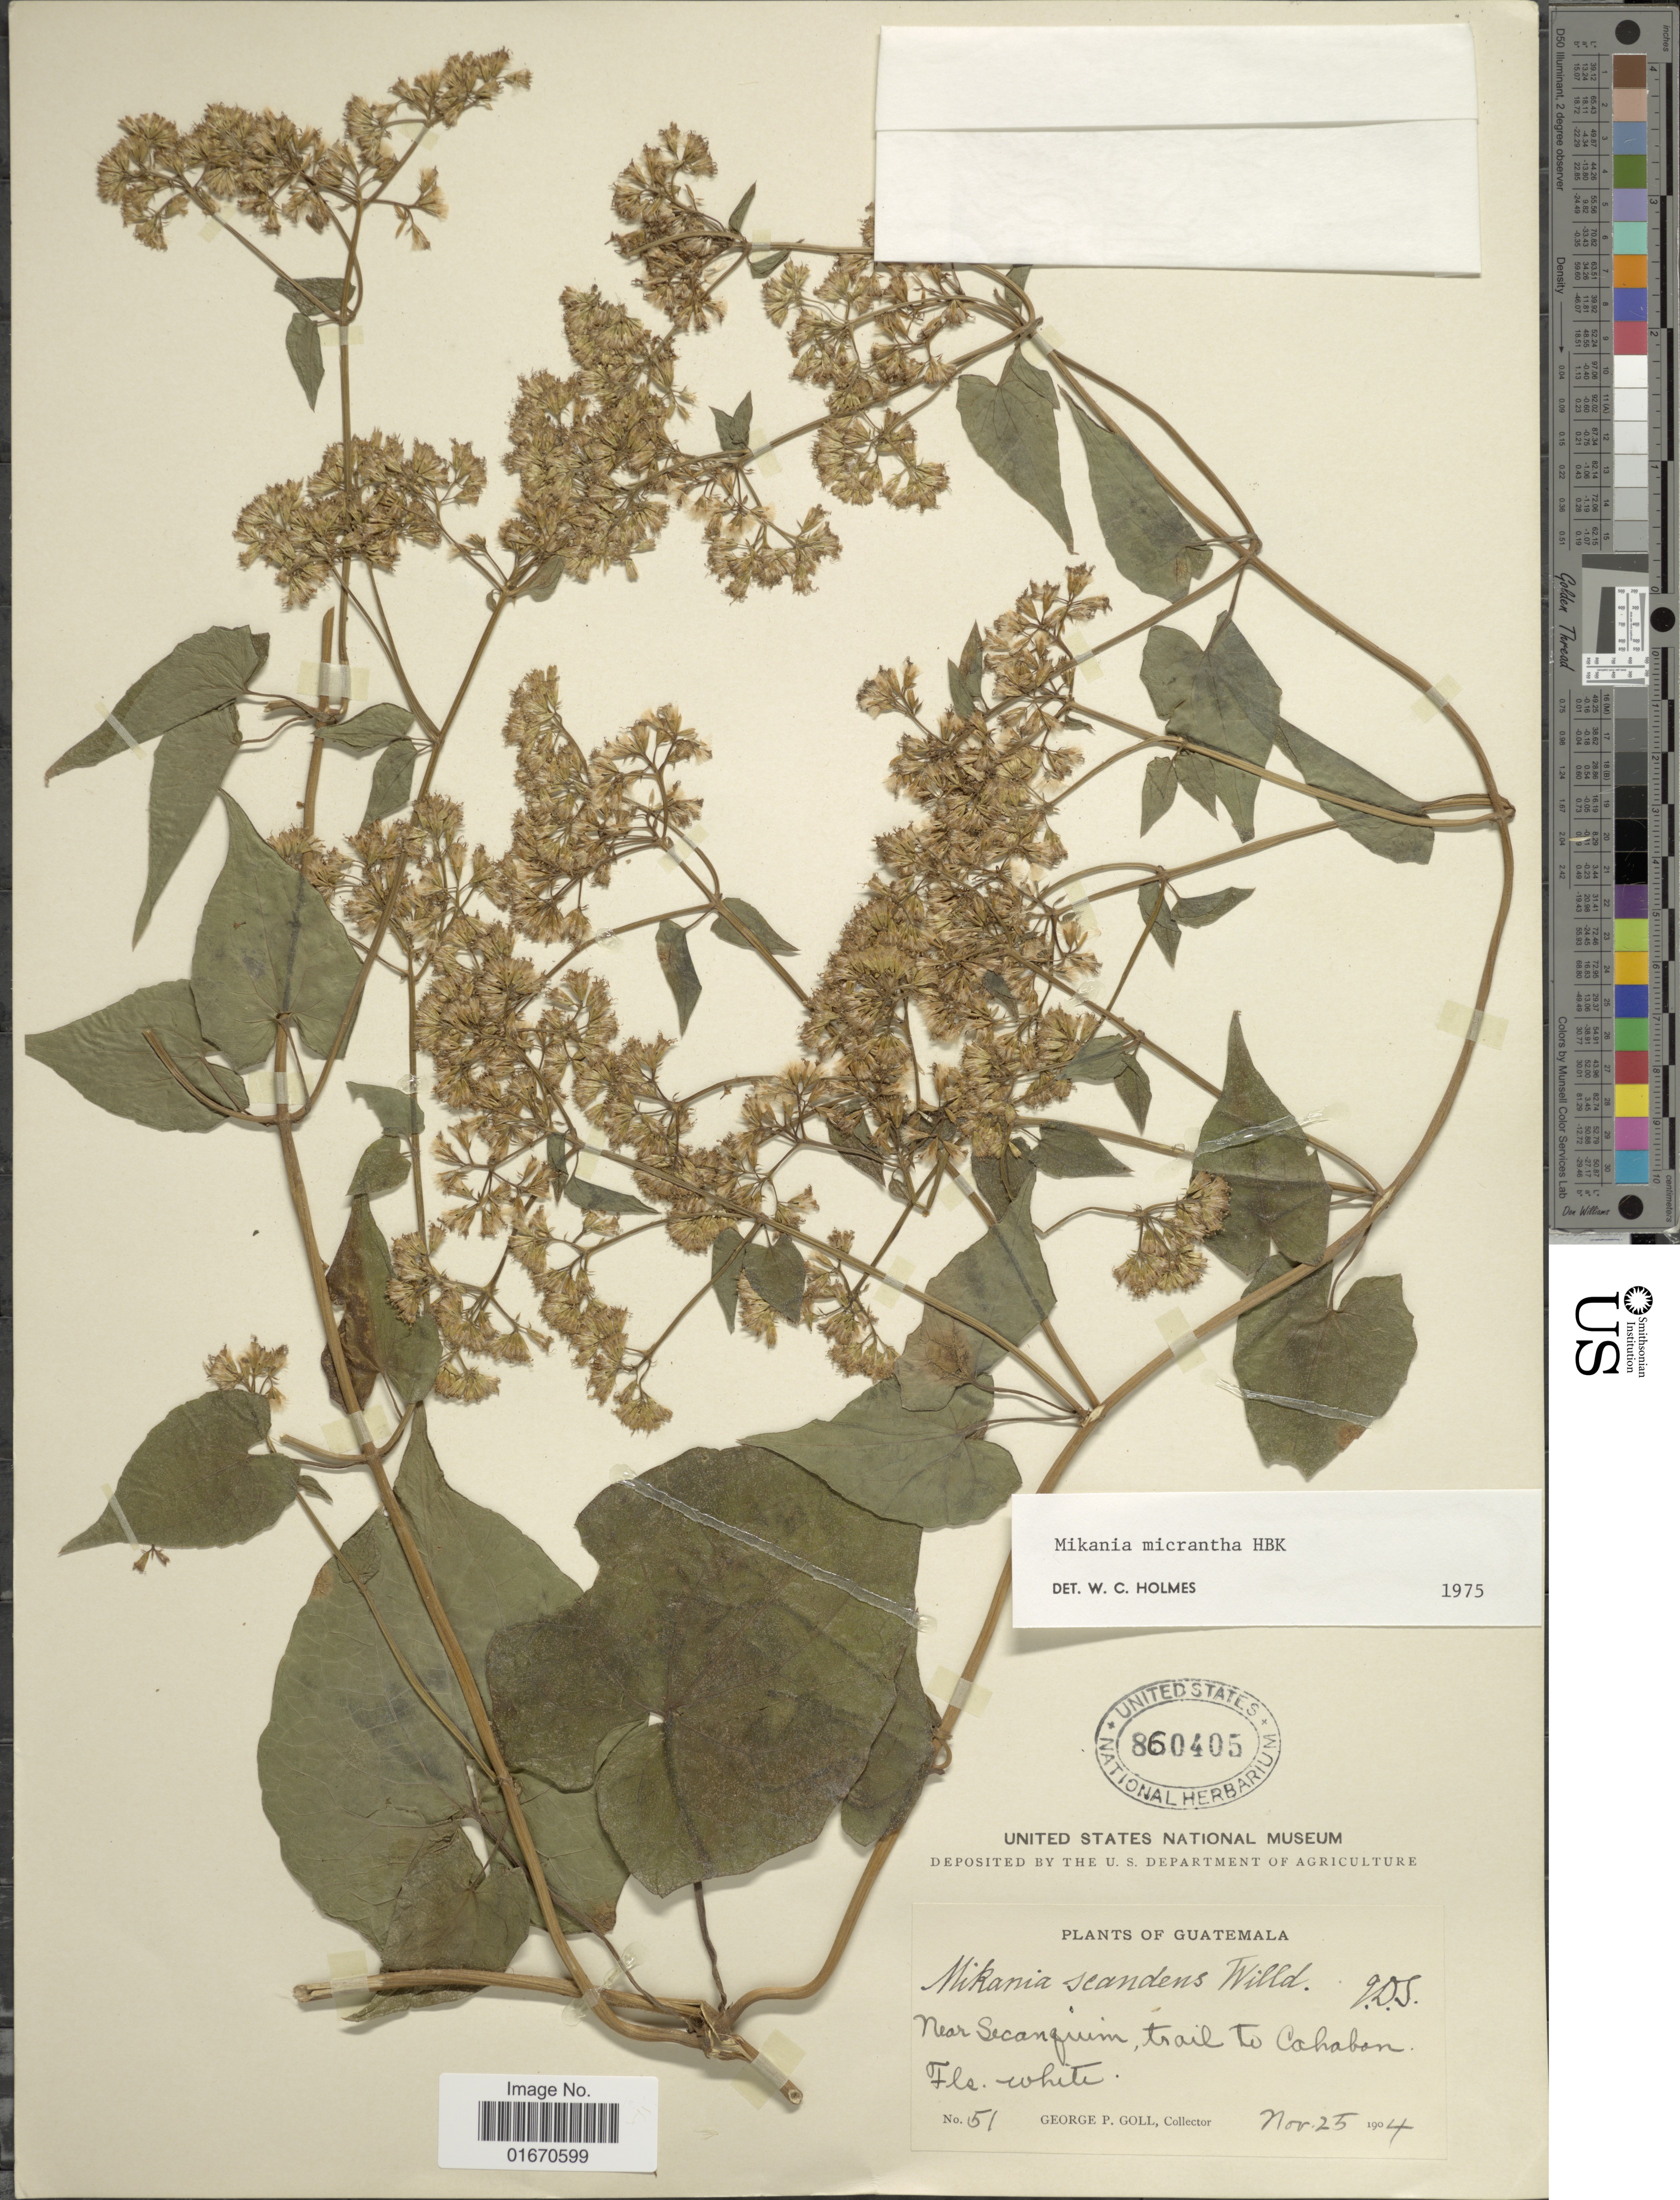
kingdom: Plantae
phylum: Tracheophyta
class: Magnoliopsida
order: Asterales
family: Asteraceae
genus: Mikania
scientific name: Mikania micrantha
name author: Kunth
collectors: G. P. Goll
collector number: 51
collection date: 1904-11-25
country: Guatemala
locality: Near Secanquim, trail to Cahabon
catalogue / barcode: US 860405